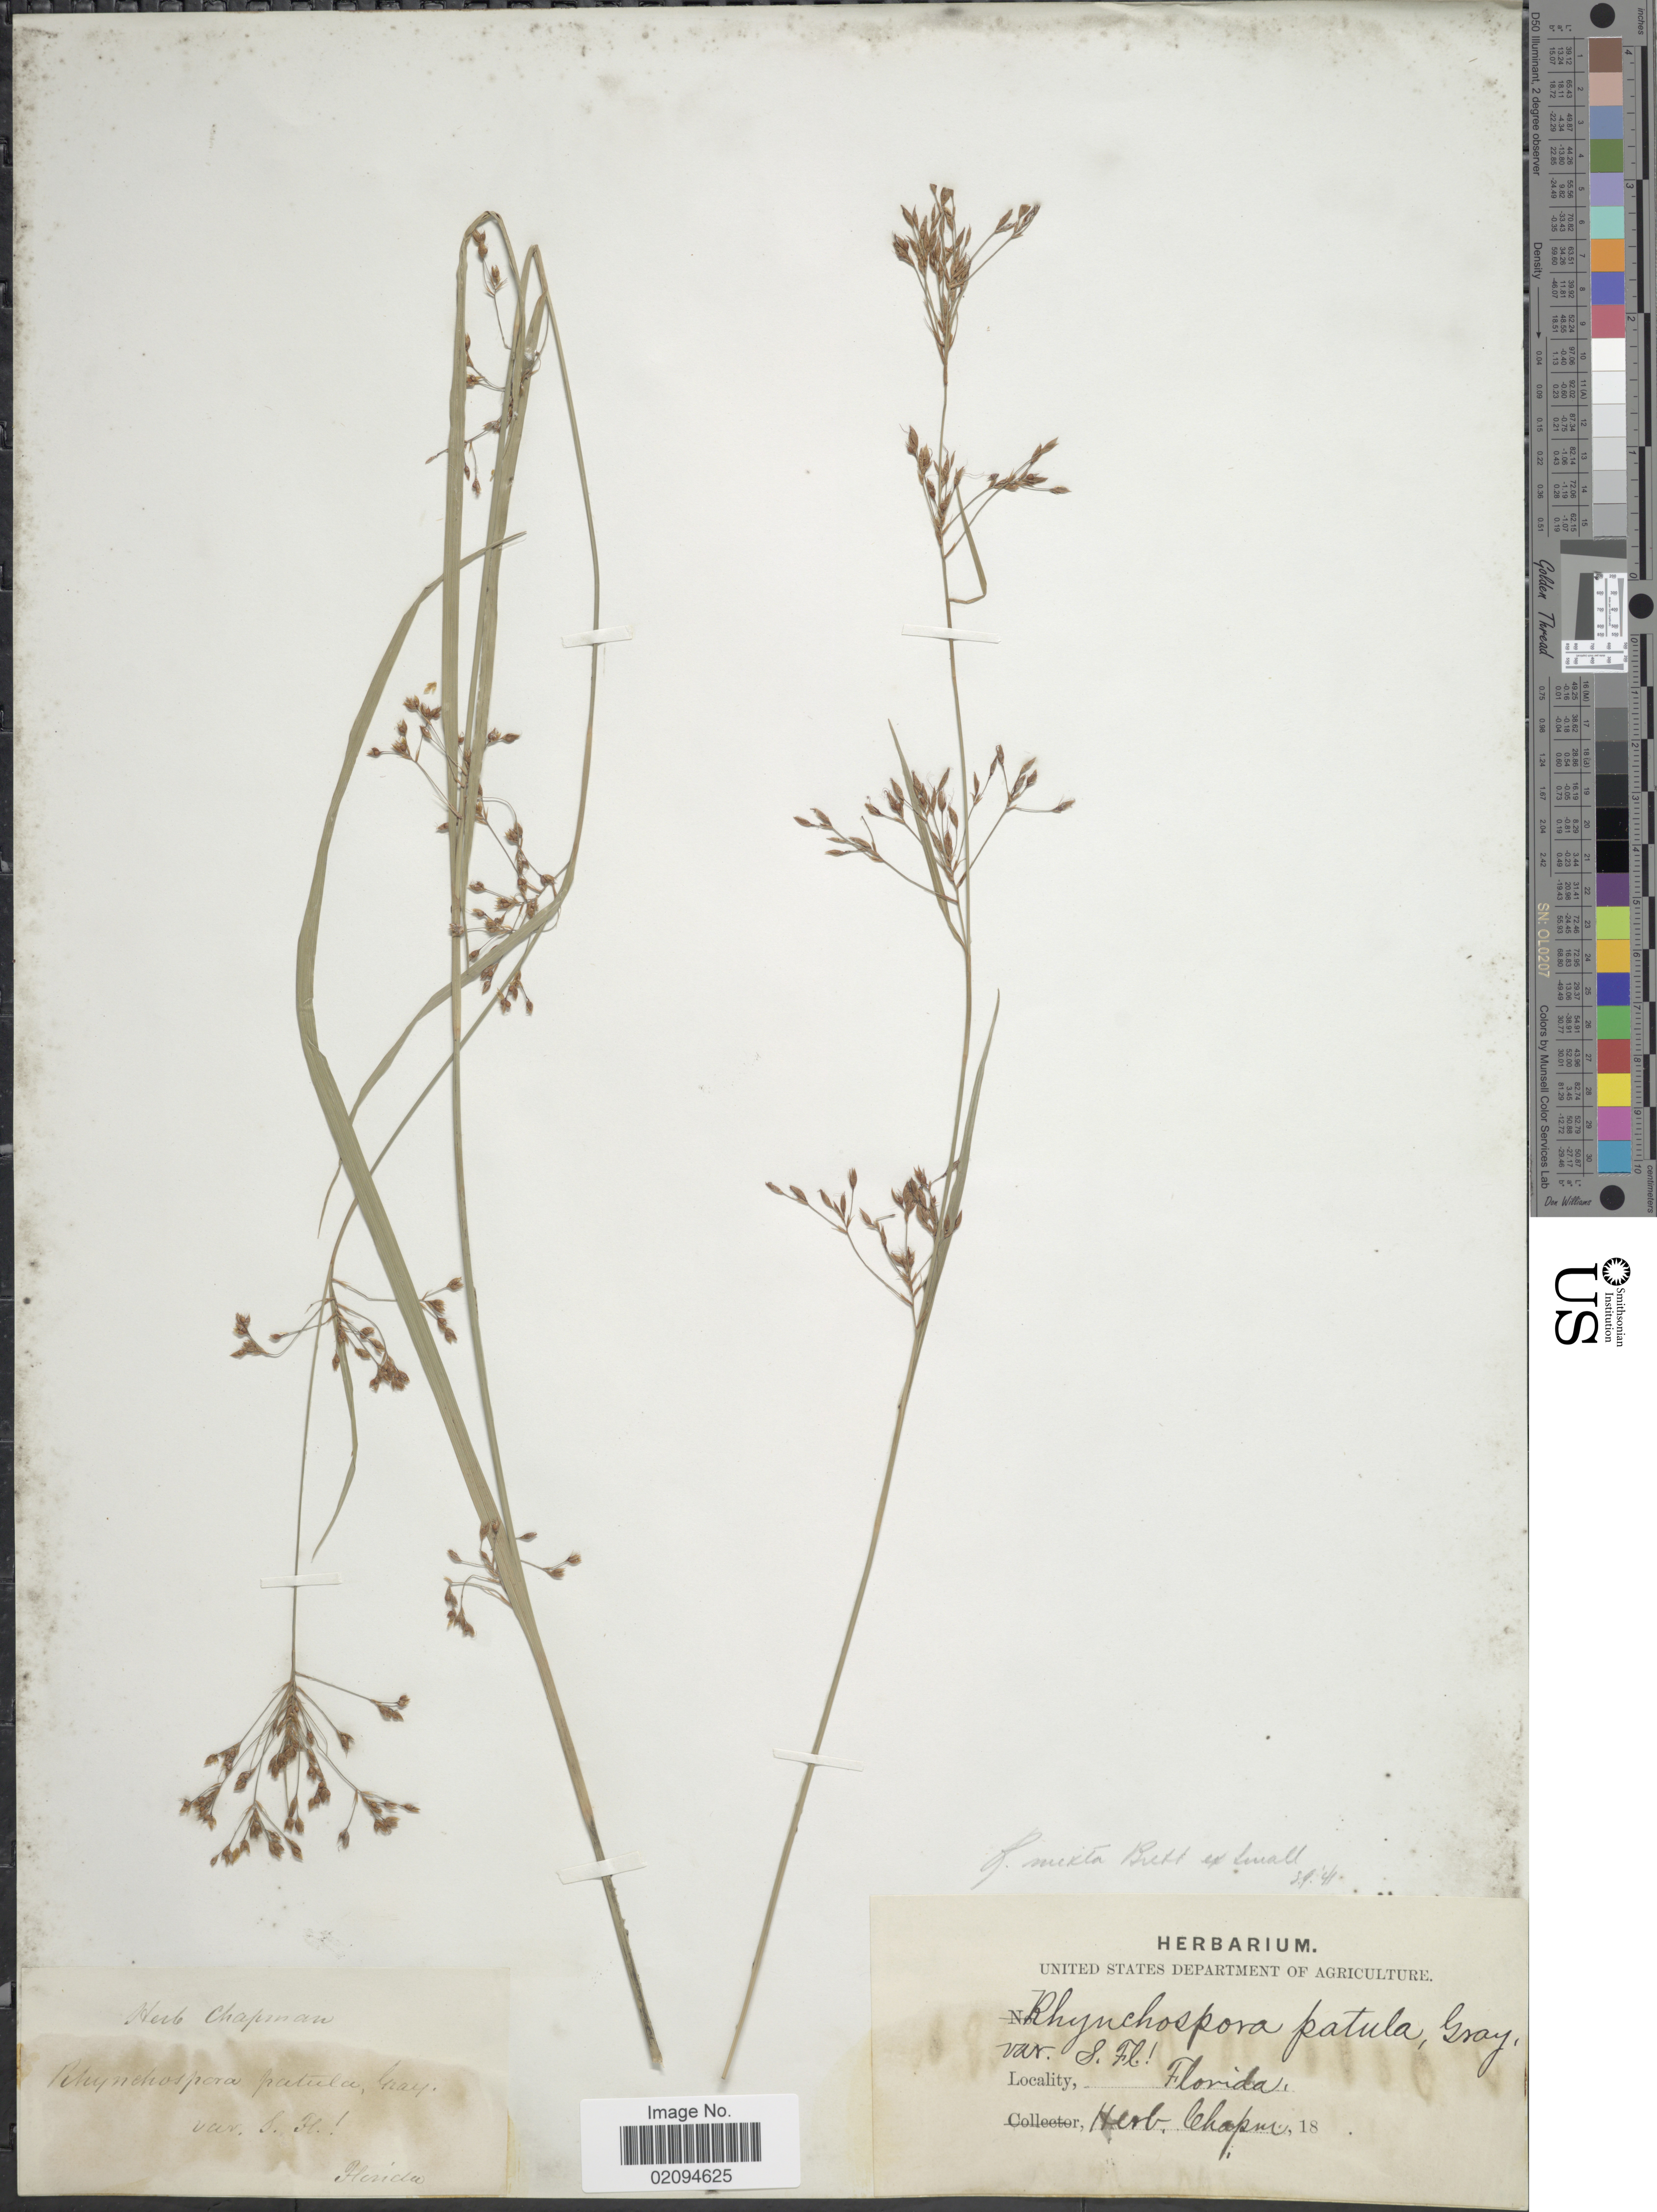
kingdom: Plantae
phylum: Tracheophyta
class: Liliopsida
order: Poales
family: Cyperaceae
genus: Rhynchospora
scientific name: Rhynchospora mixta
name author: Britton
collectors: ex herb. Chapman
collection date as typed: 18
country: United States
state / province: Florida